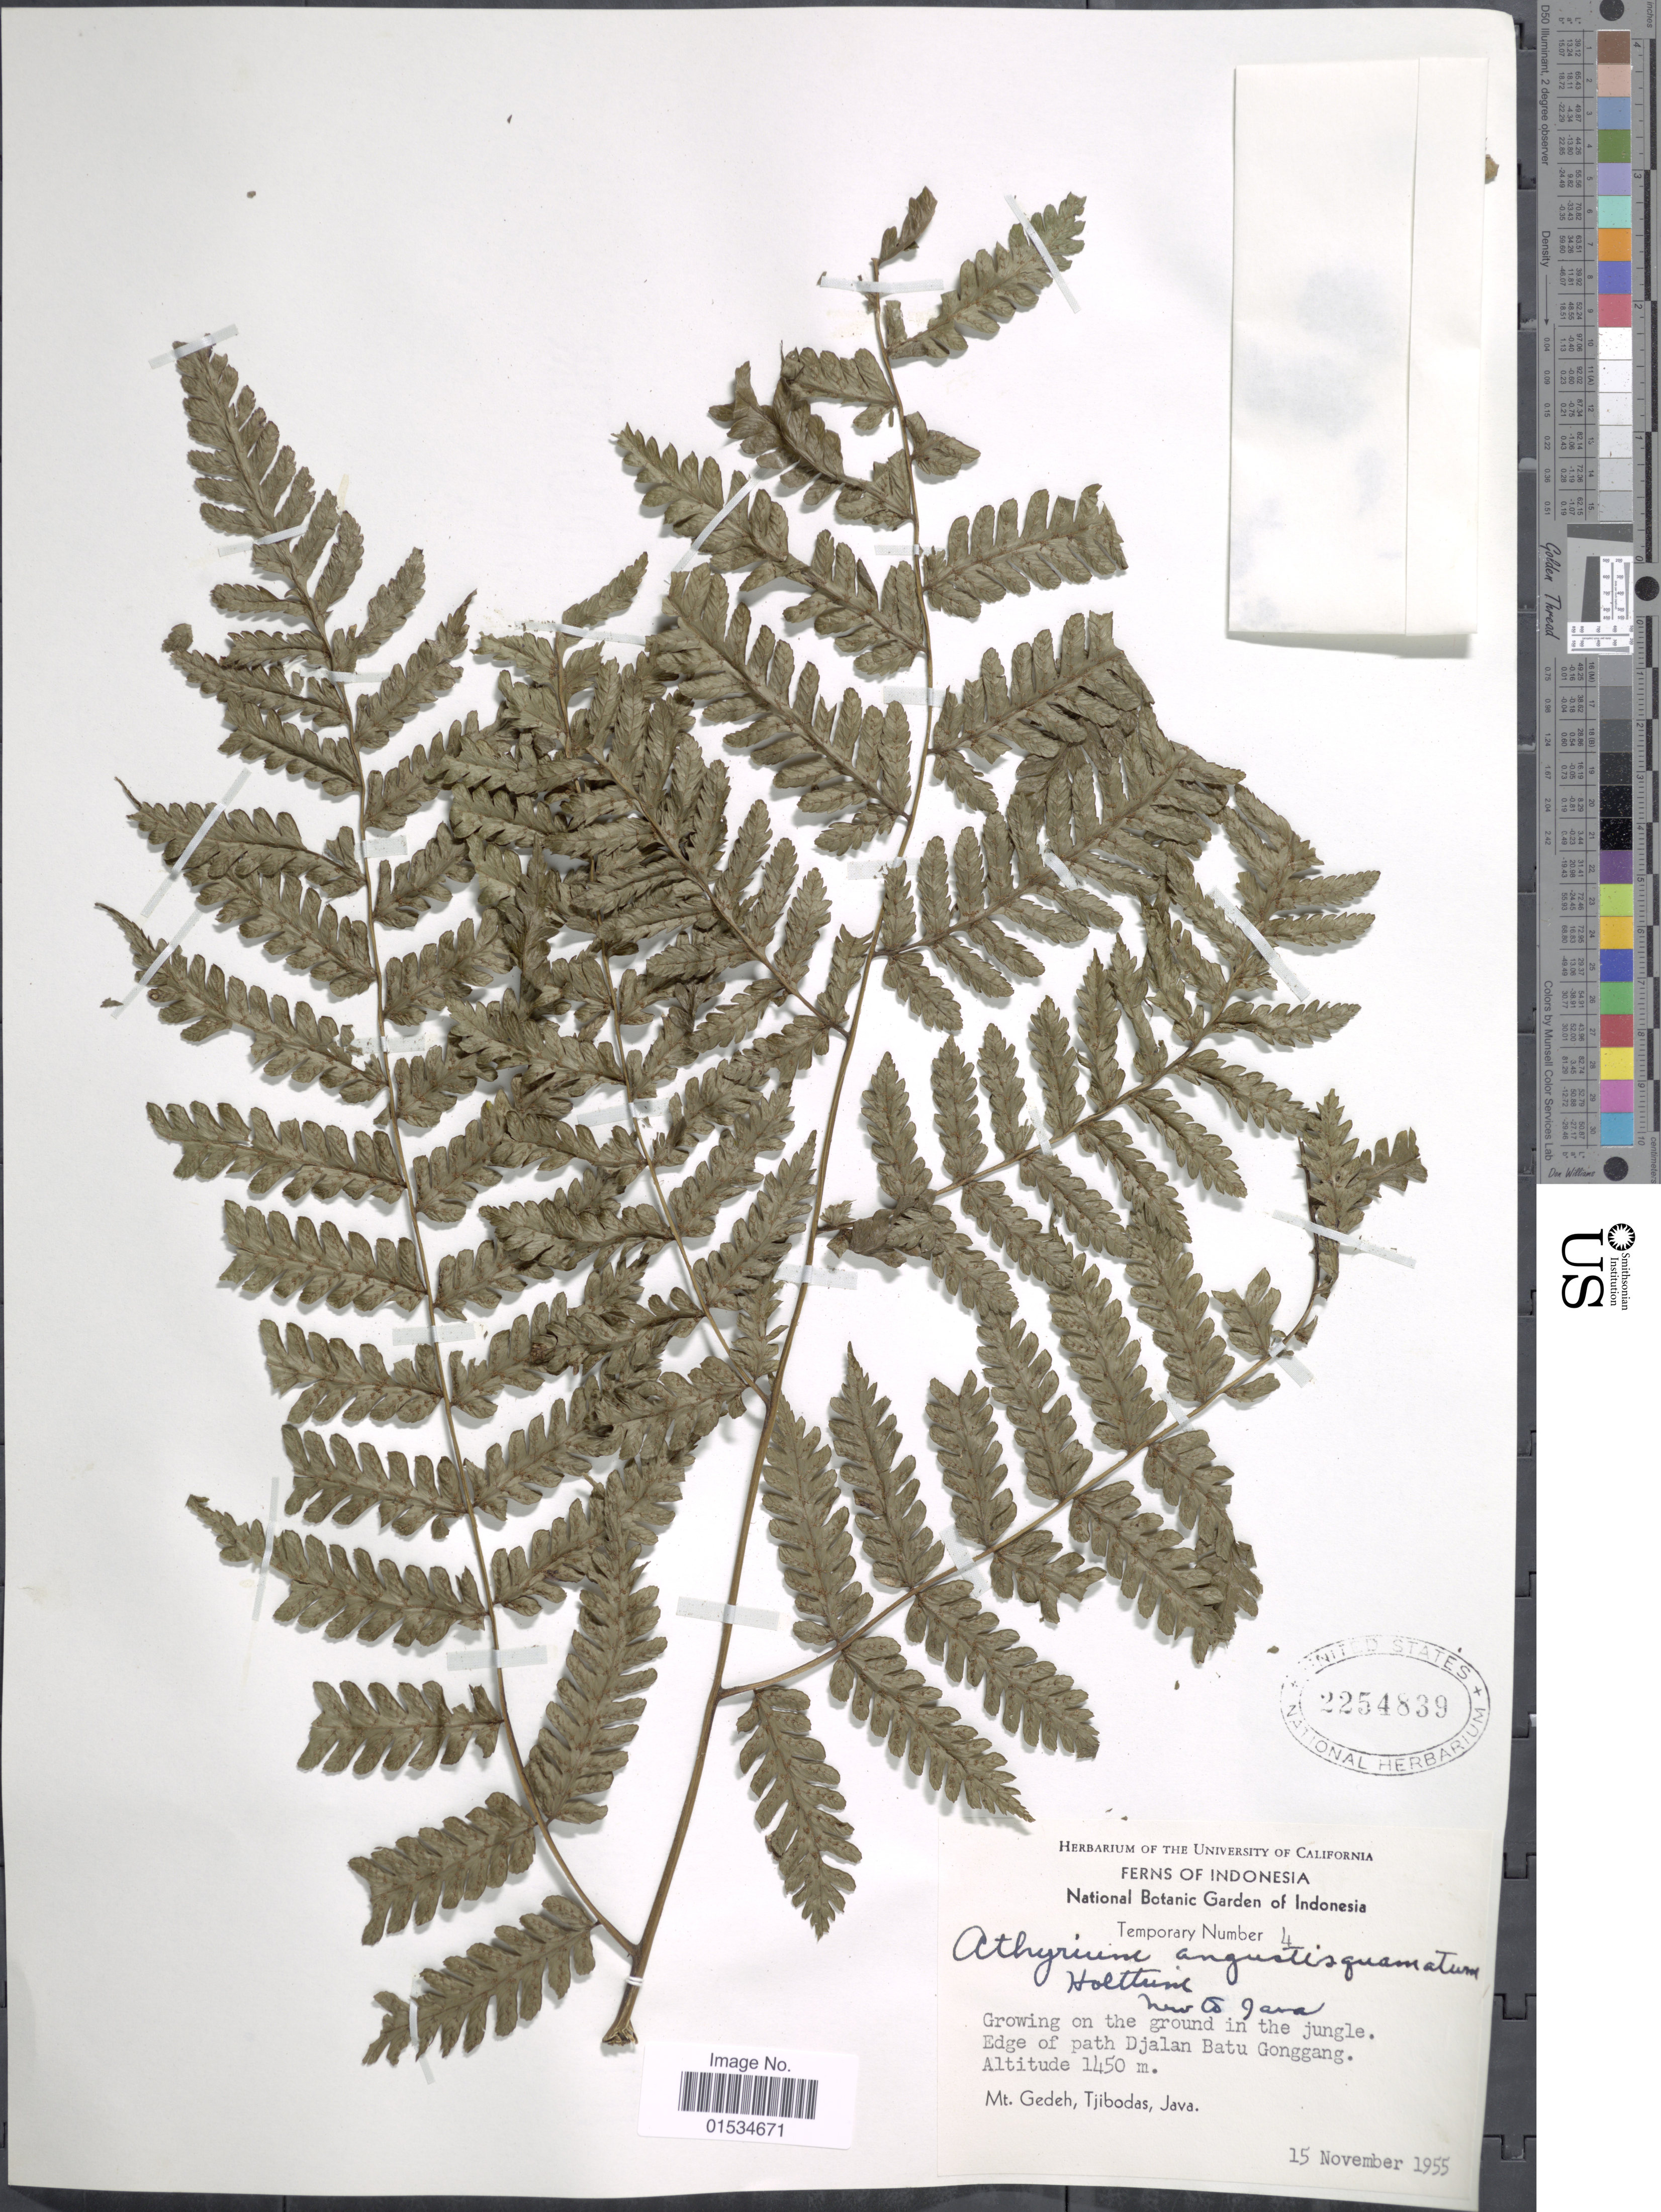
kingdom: Plantae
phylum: Tracheophyta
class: Polypodiopsida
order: Polypodiales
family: Athyriaceae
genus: Diplazium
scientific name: Diplazium angustisquamatum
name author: (Holttum) Parris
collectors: National Botanic Garden of Indonesia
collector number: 4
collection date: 1955-11-15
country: Indonesia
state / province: Java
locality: Mt Gedeh, Tjibodas, Edge of path Djalan Batu Gonggang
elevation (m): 1450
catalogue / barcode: US 2254839